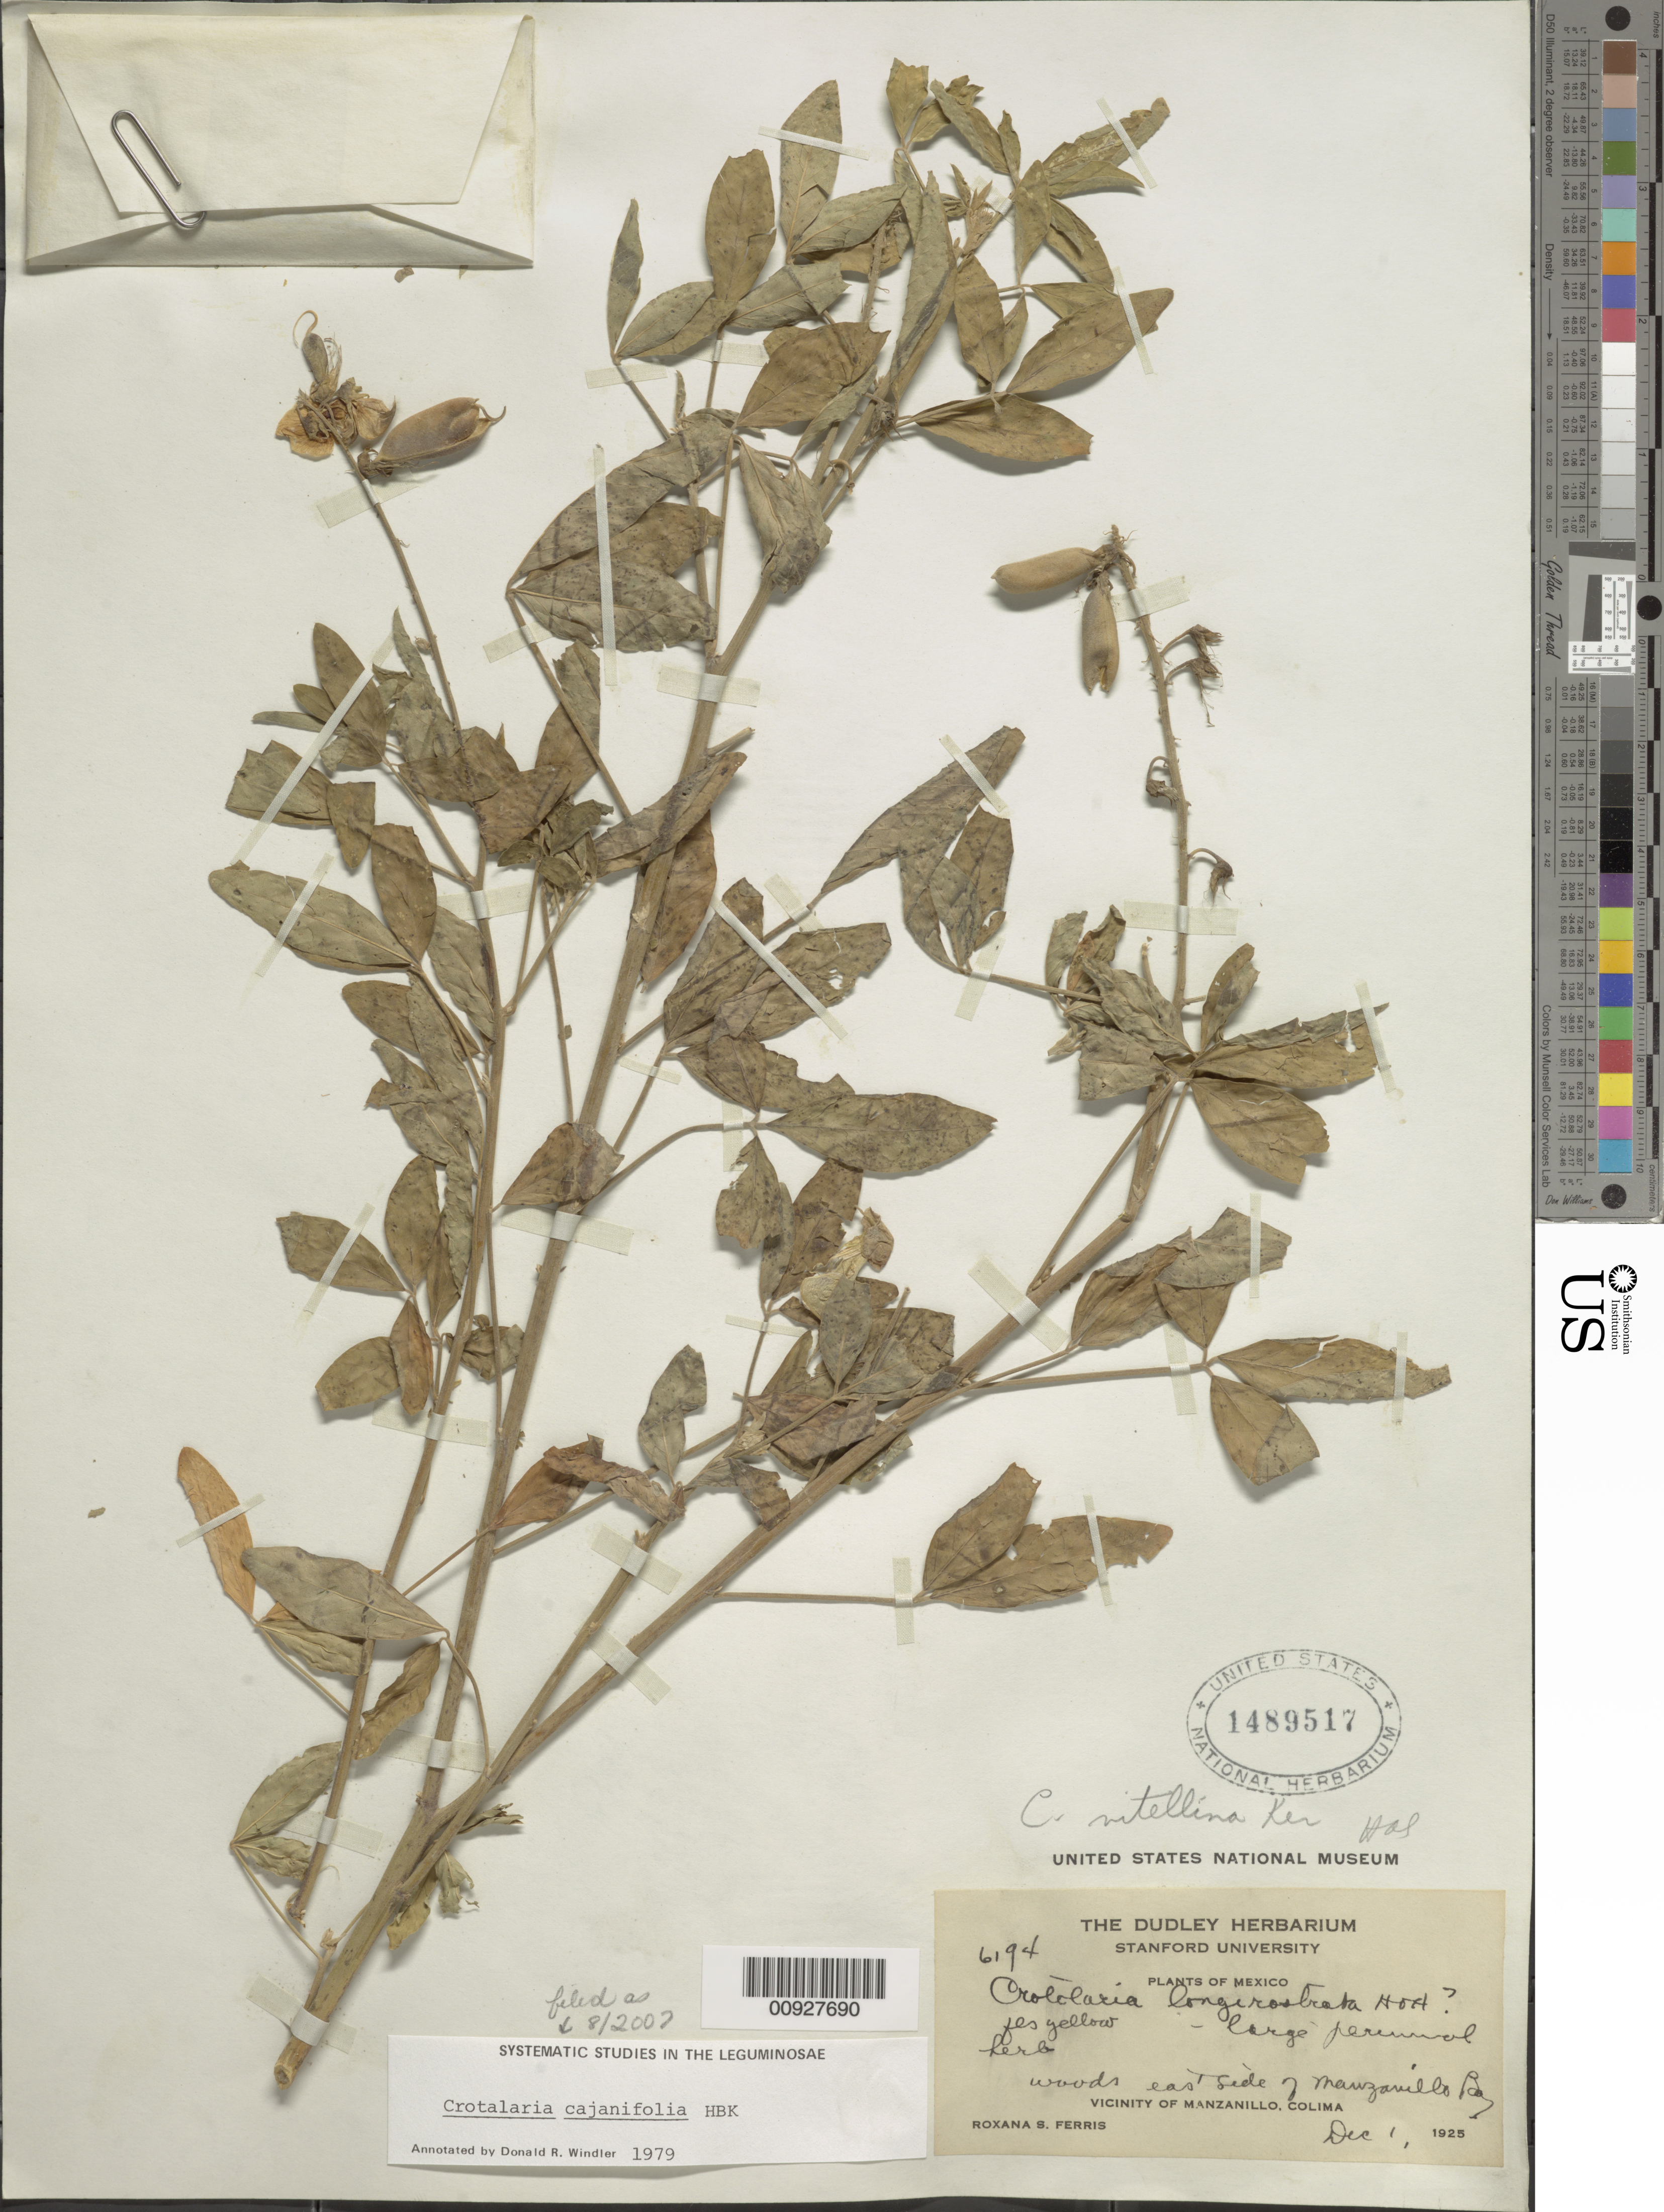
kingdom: Plantae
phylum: Tracheophyta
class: Magnoliopsida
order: Fabales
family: Fabaceae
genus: Crotalaria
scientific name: Crotalaria cajanifolia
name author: Kunth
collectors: R. S. Ferris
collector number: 6194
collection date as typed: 01 Dec 1925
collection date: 1925-12-01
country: Mexico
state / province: Colima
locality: East side of Manzanillo Bay. Vicinity of Manzanillo, Colima.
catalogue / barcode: US 1489517